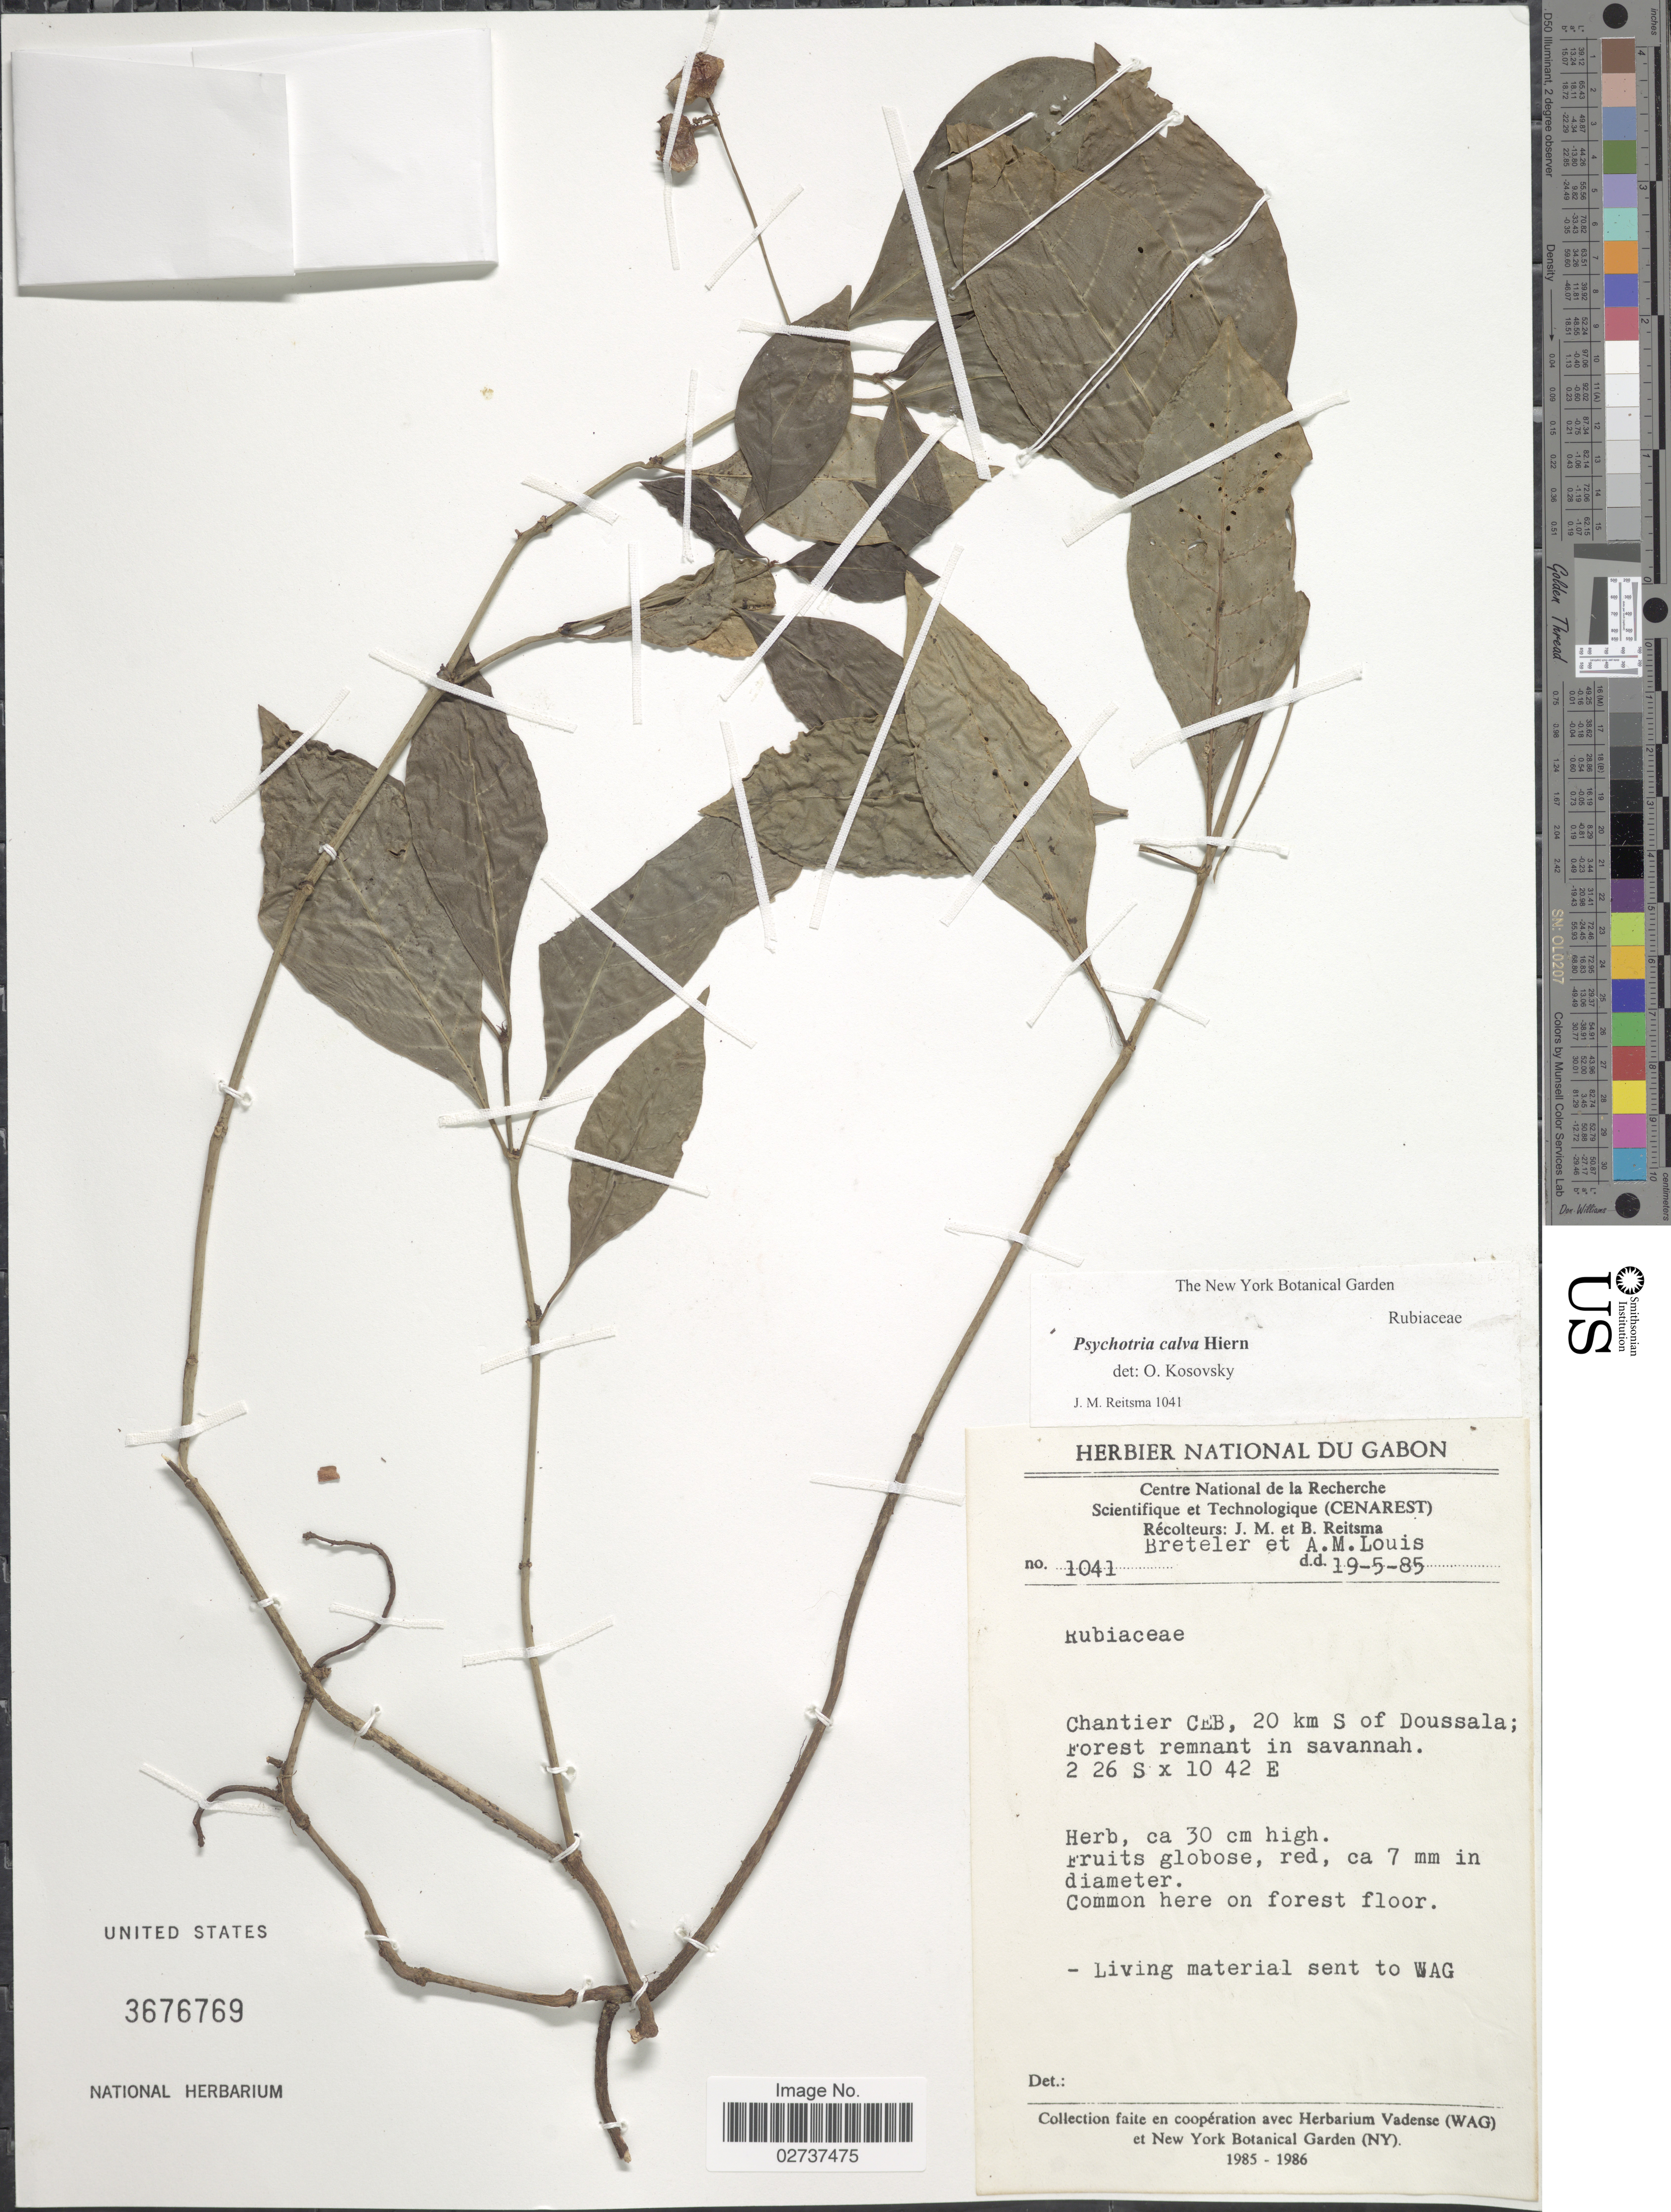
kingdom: Plantae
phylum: Tracheophyta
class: Magnoliopsida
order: Gentianales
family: Rubiaceae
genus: Psychotria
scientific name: Psychotria calva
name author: Hiern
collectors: J. Reitsma, B. Reitsma, -. Breteler & A. Louis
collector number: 1041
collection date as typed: Transcribed d/m/y: 19/5/85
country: Gabon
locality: Chantier CEB, 20 km S of Doussala; Forest remnant in savannah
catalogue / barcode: US 3676769